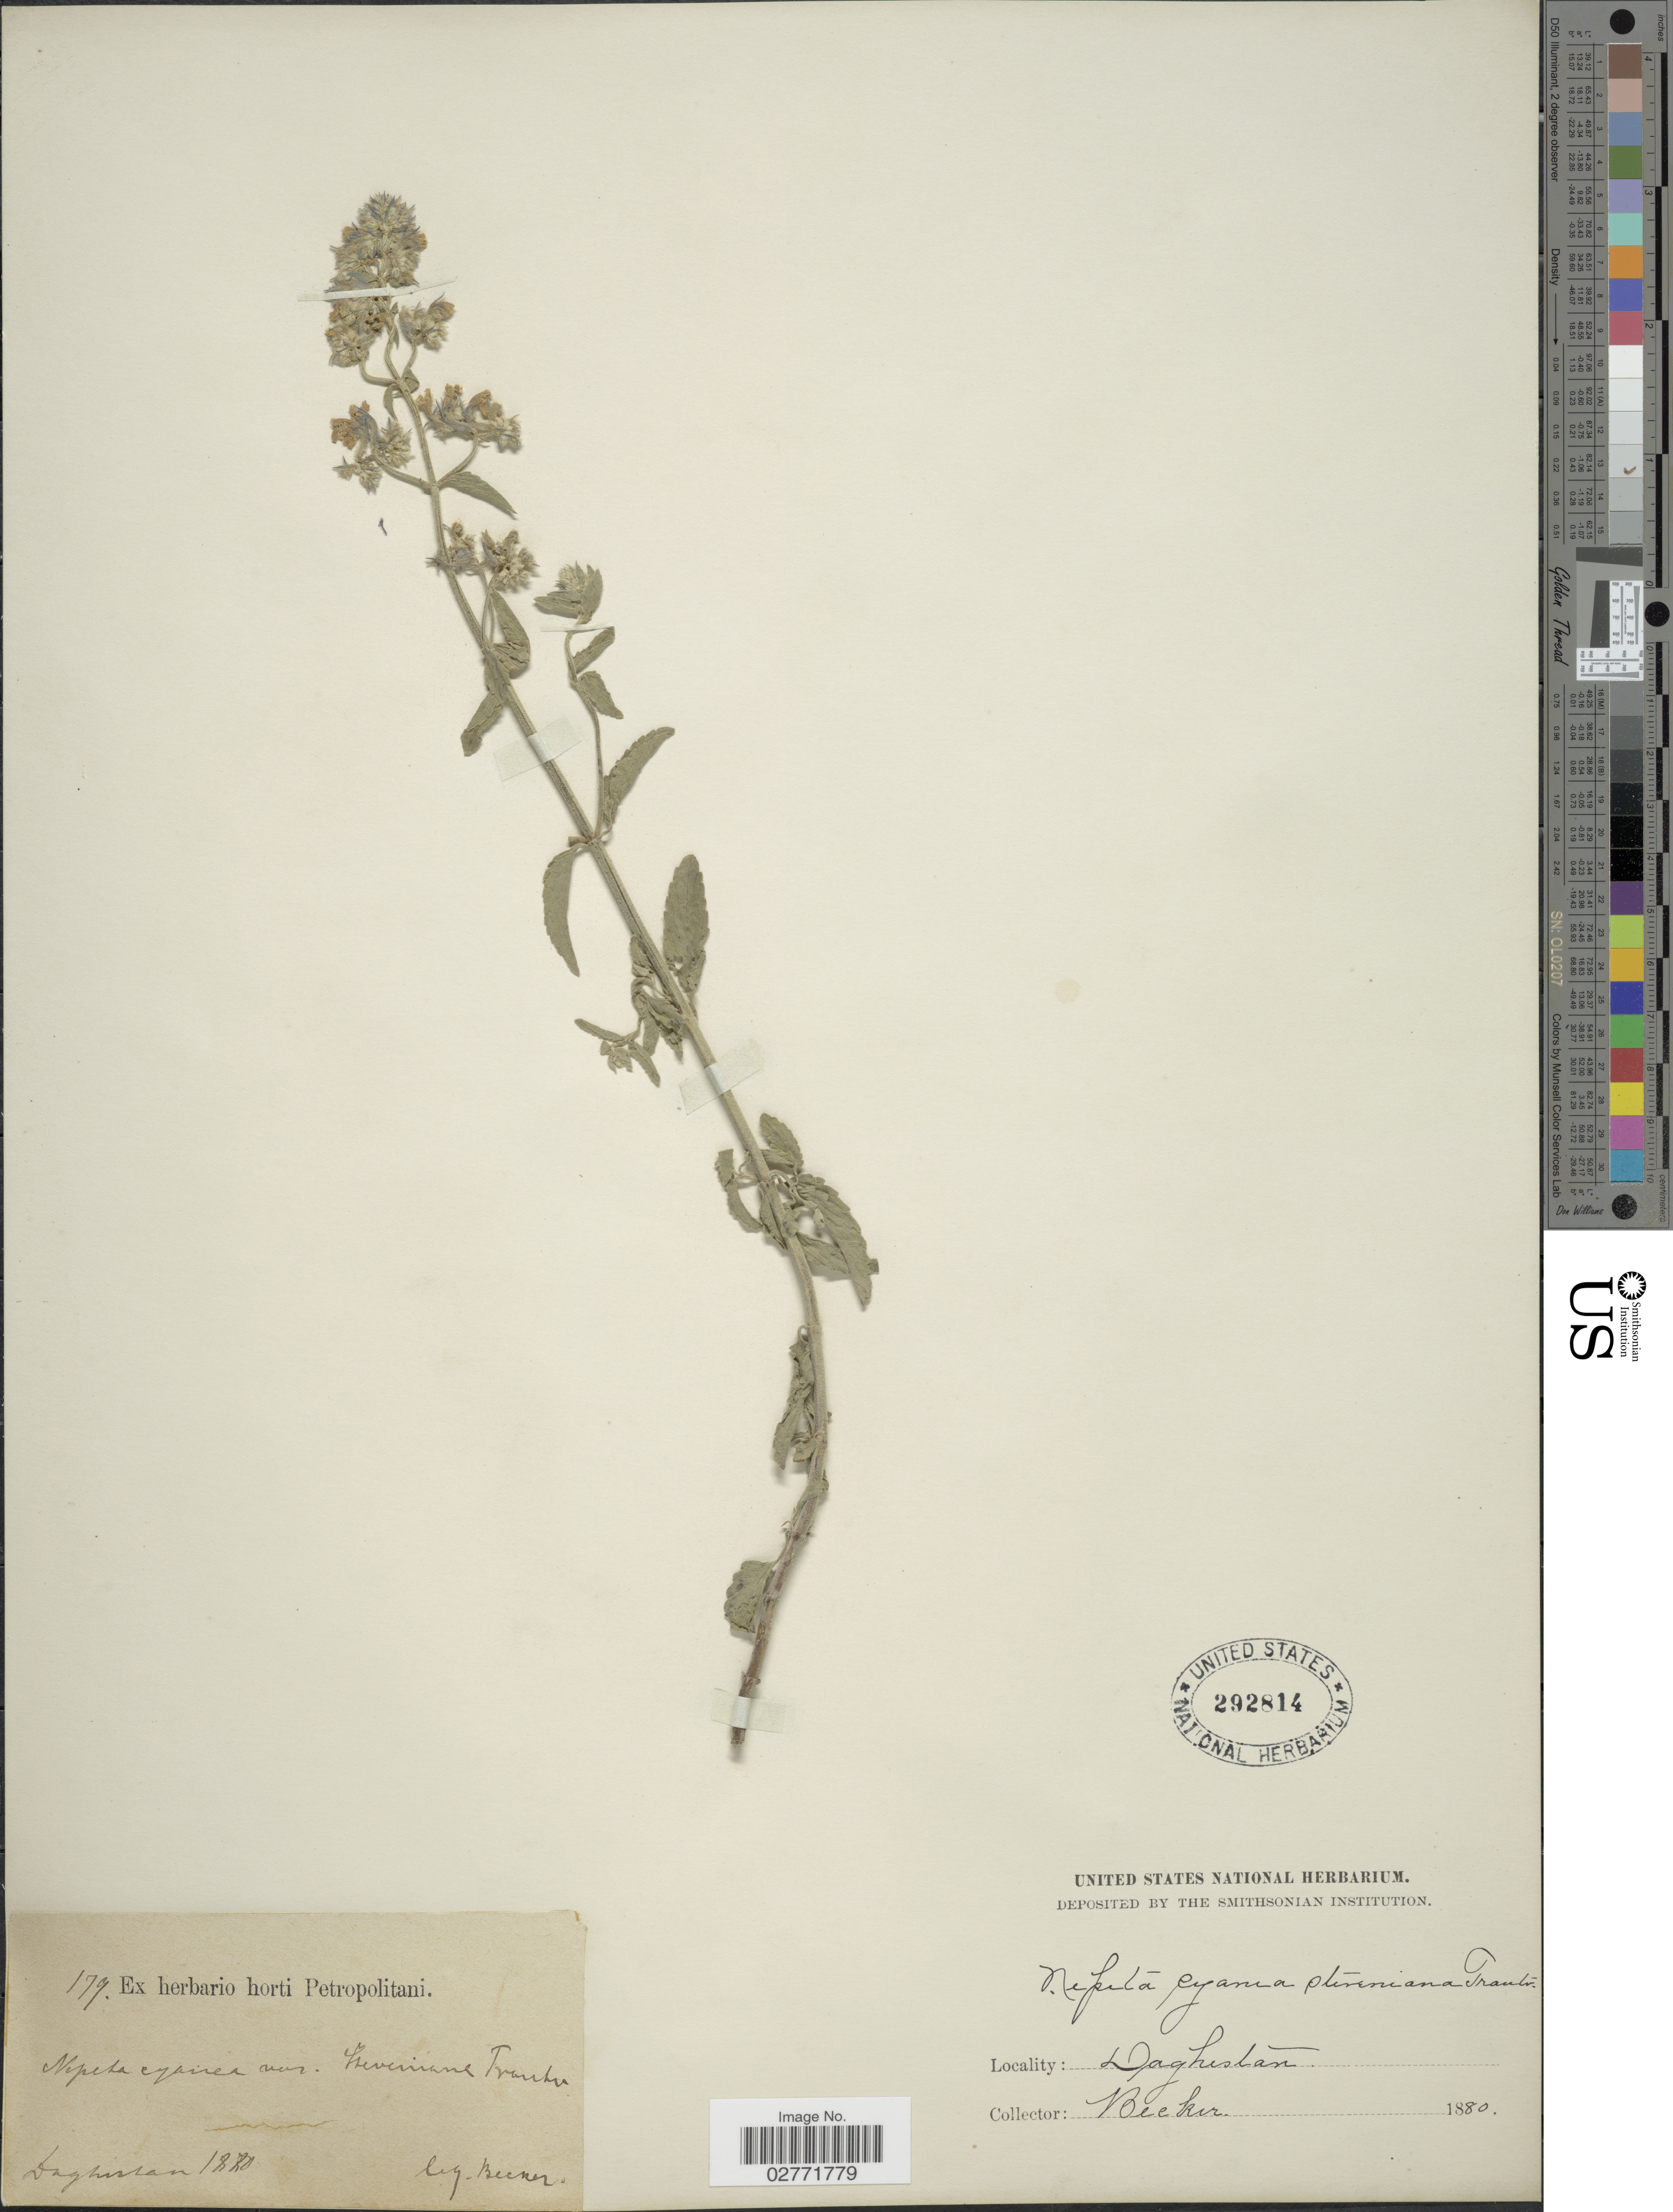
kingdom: Plantae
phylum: Tracheophyta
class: Magnoliopsida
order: Lamiales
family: Lamiaceae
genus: Nepeta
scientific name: Nepeta cyanea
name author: Steven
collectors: -. Becker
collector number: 179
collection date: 1880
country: Russian Federation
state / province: Dagestan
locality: Daghistan.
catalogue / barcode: US 292814